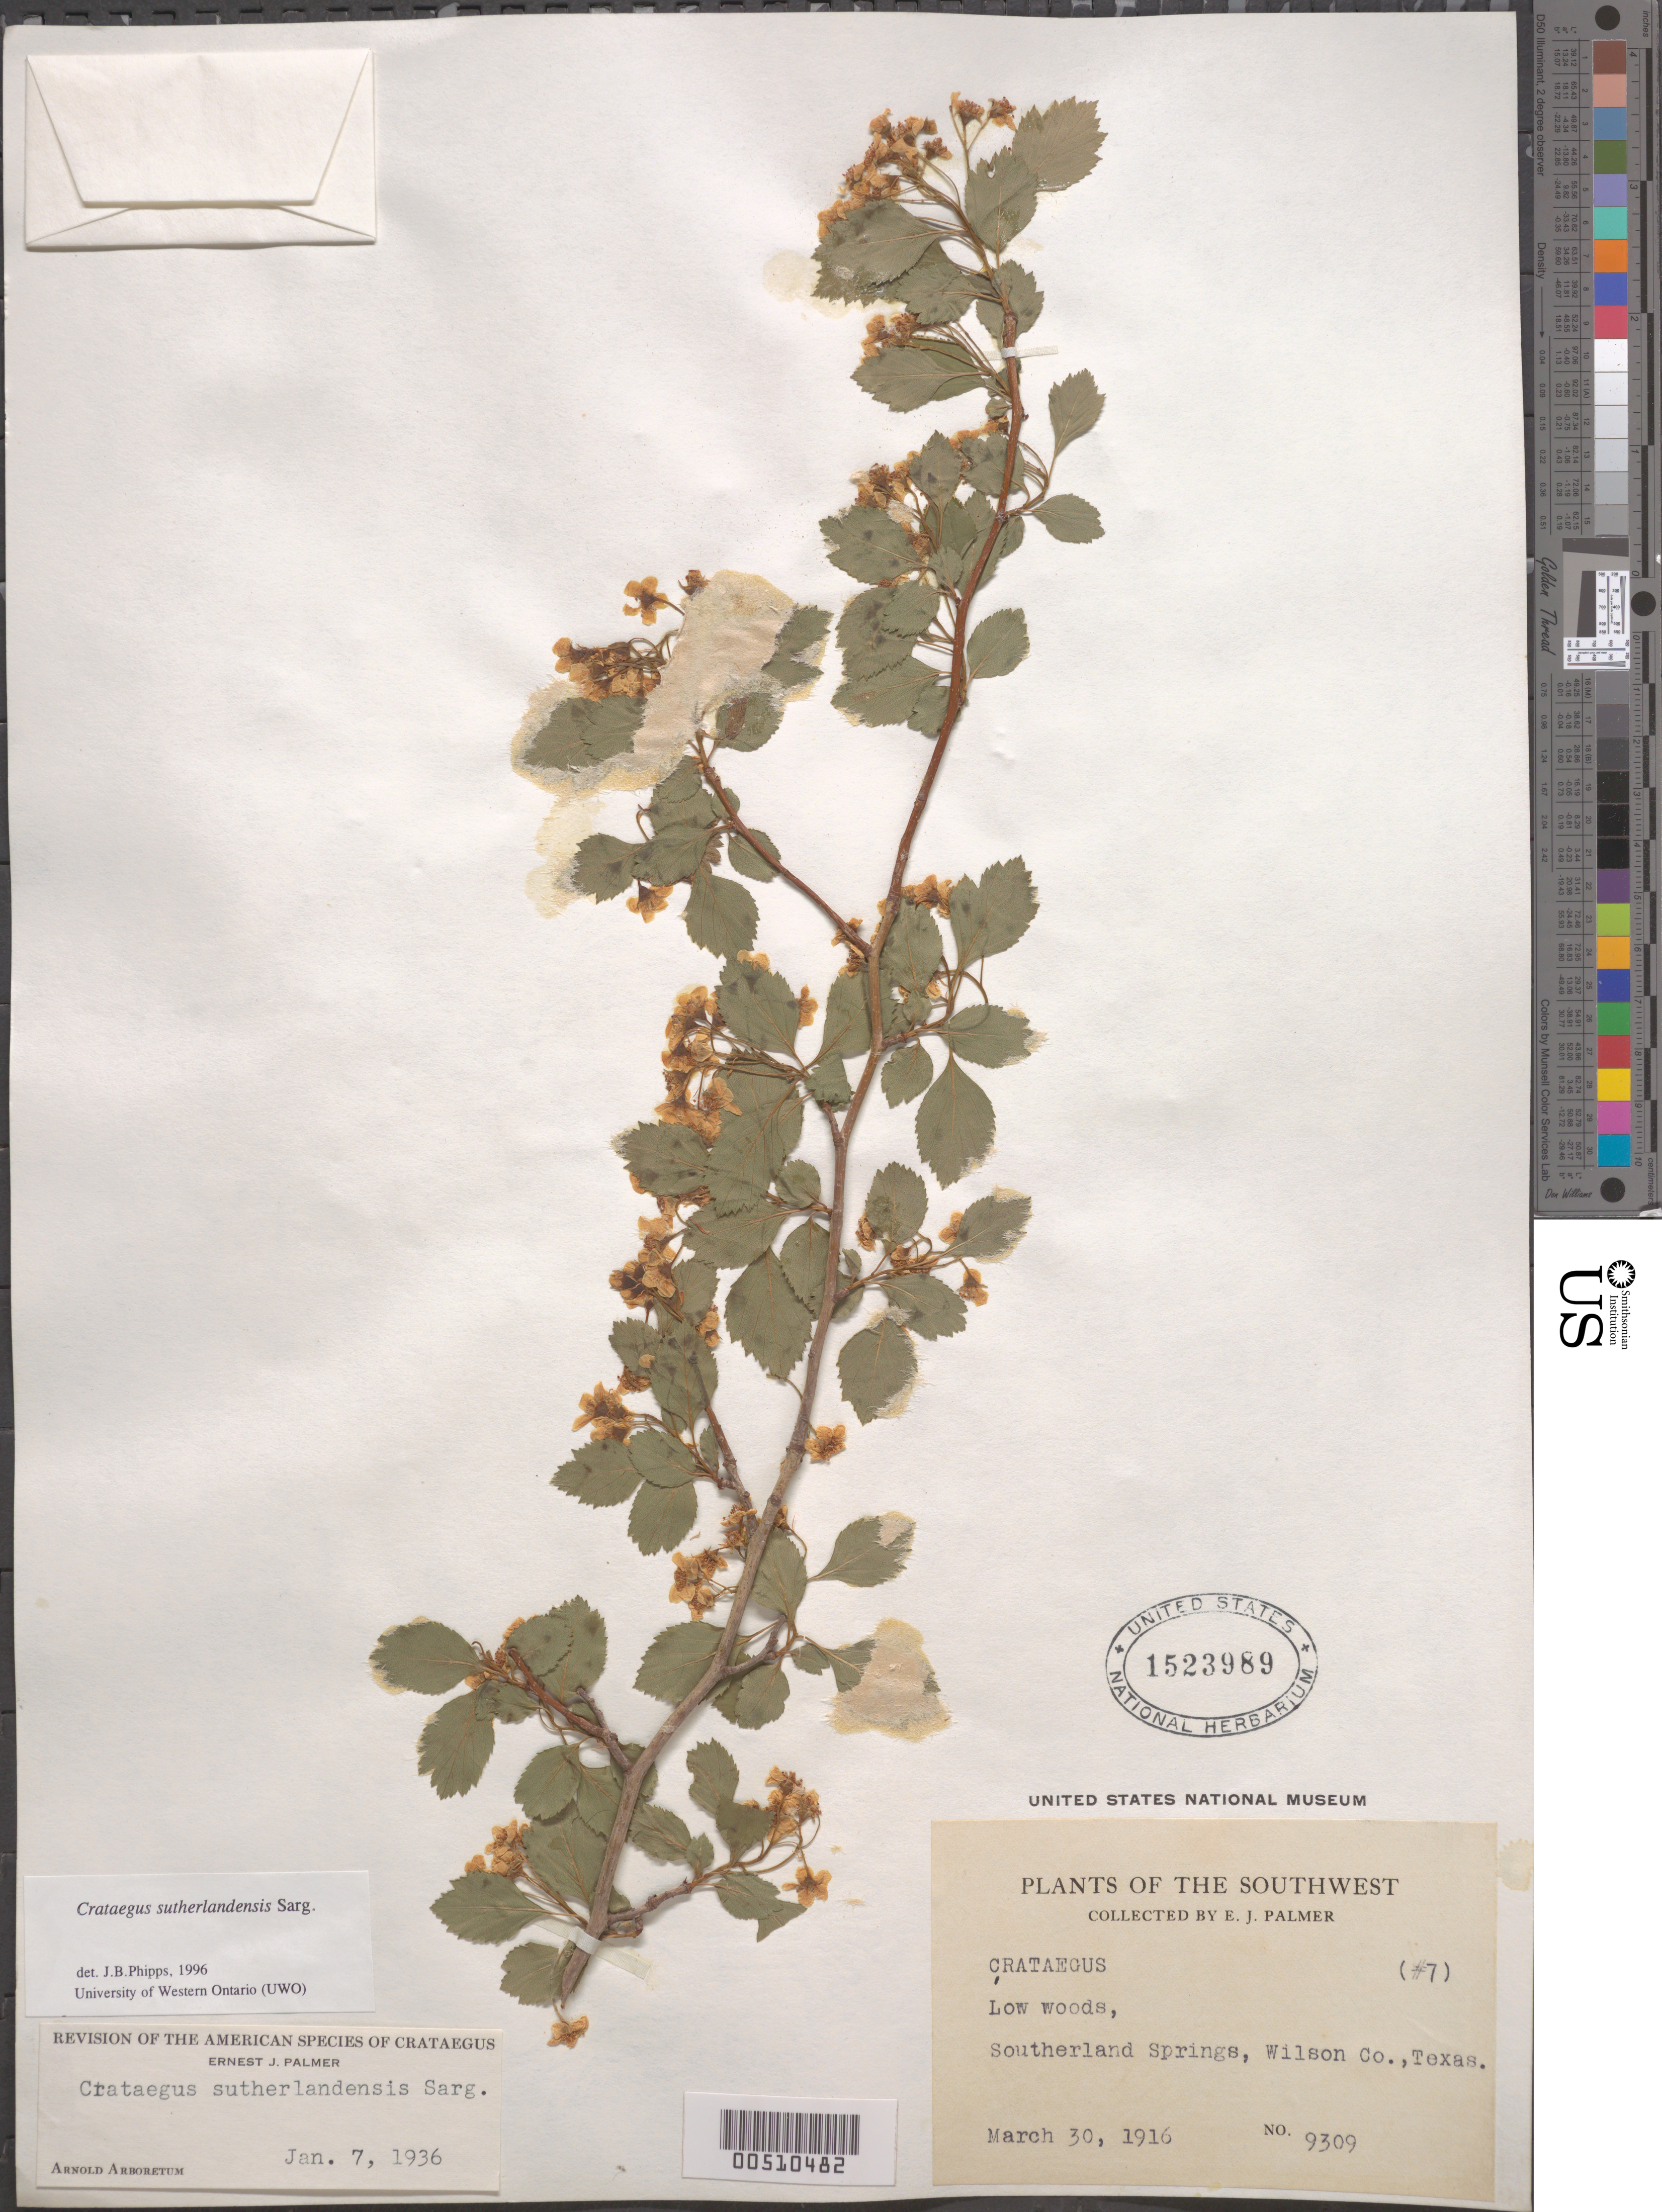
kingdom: Plantae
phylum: Tracheophyta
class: Magnoliopsida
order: Rosales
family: Rosaceae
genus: Crataegus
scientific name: Crataegus viridis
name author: L.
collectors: E. J. Palmer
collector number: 9309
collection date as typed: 30 Mar 1916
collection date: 1916-03-30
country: United States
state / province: Texas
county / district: Wilson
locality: Southerland Springs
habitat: Low woods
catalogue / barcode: US 1523989